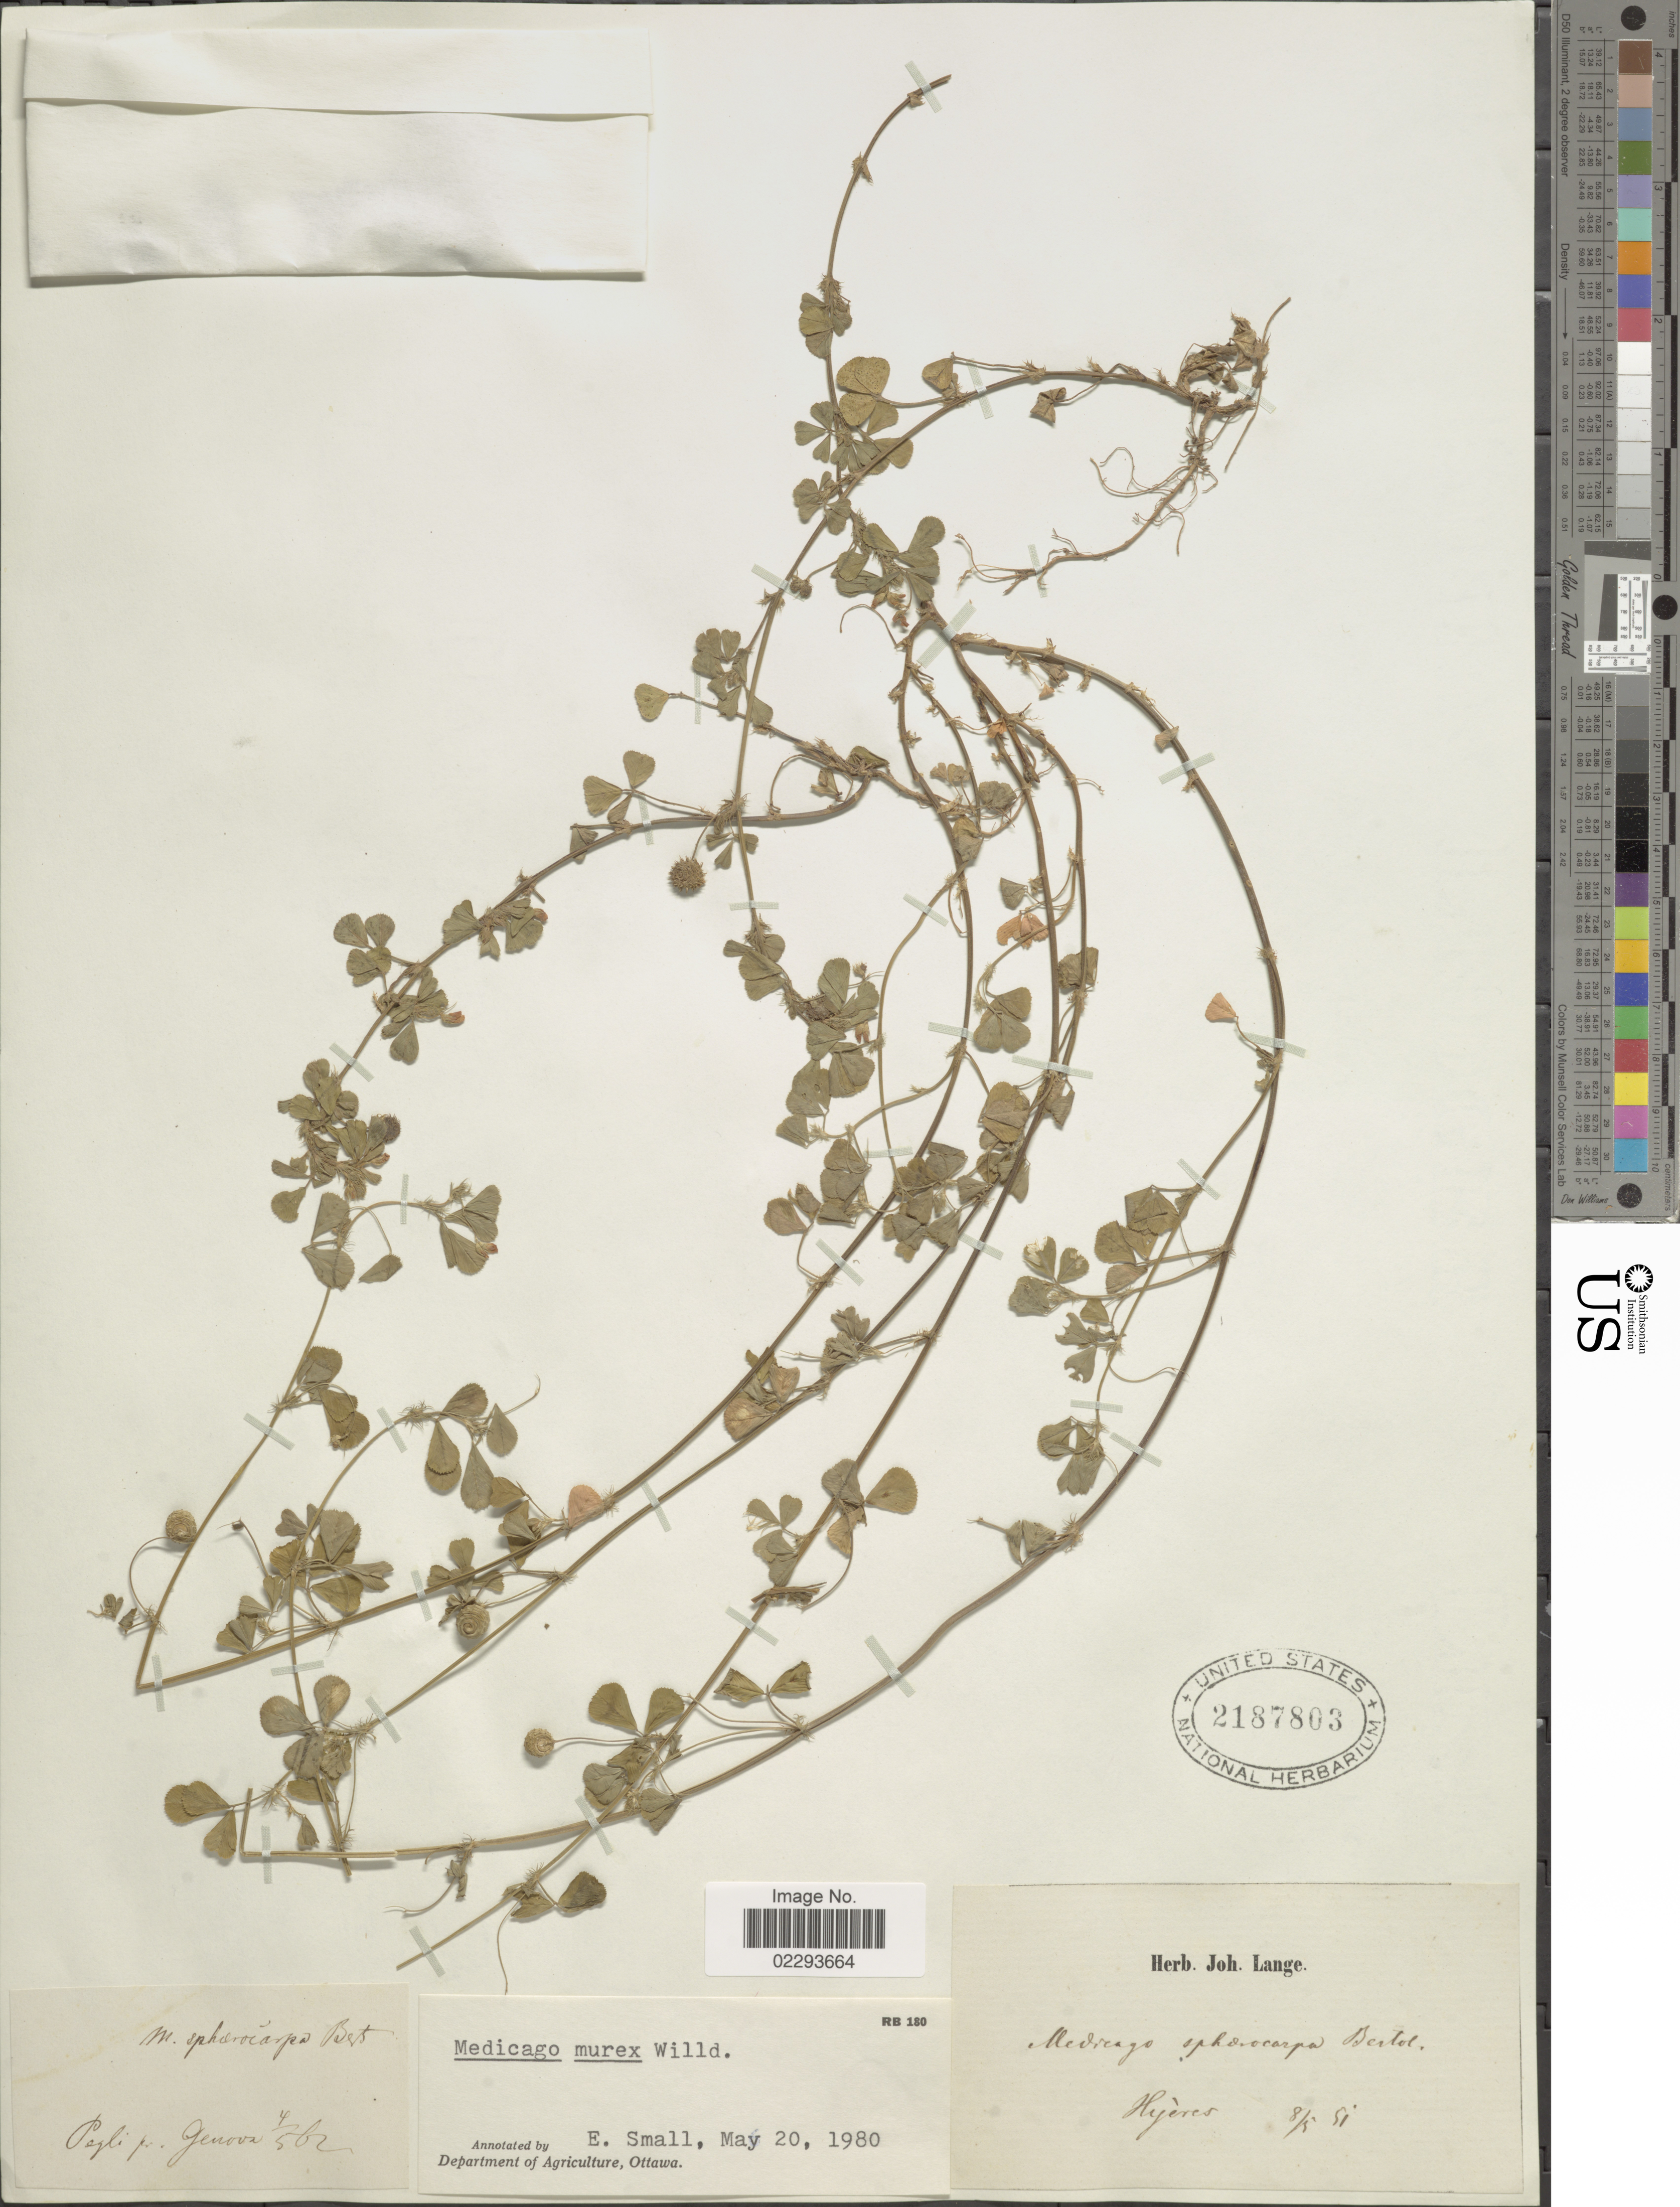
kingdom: Plantae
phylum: Tracheophyta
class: Magnoliopsida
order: Fabales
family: Fabaceae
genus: Medicago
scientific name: Medicago murex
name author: Willd.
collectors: ex herb. Joh. Lange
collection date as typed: Transcribed d/m/y: 8/5/51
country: France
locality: Hyeres.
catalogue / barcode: US 2187803